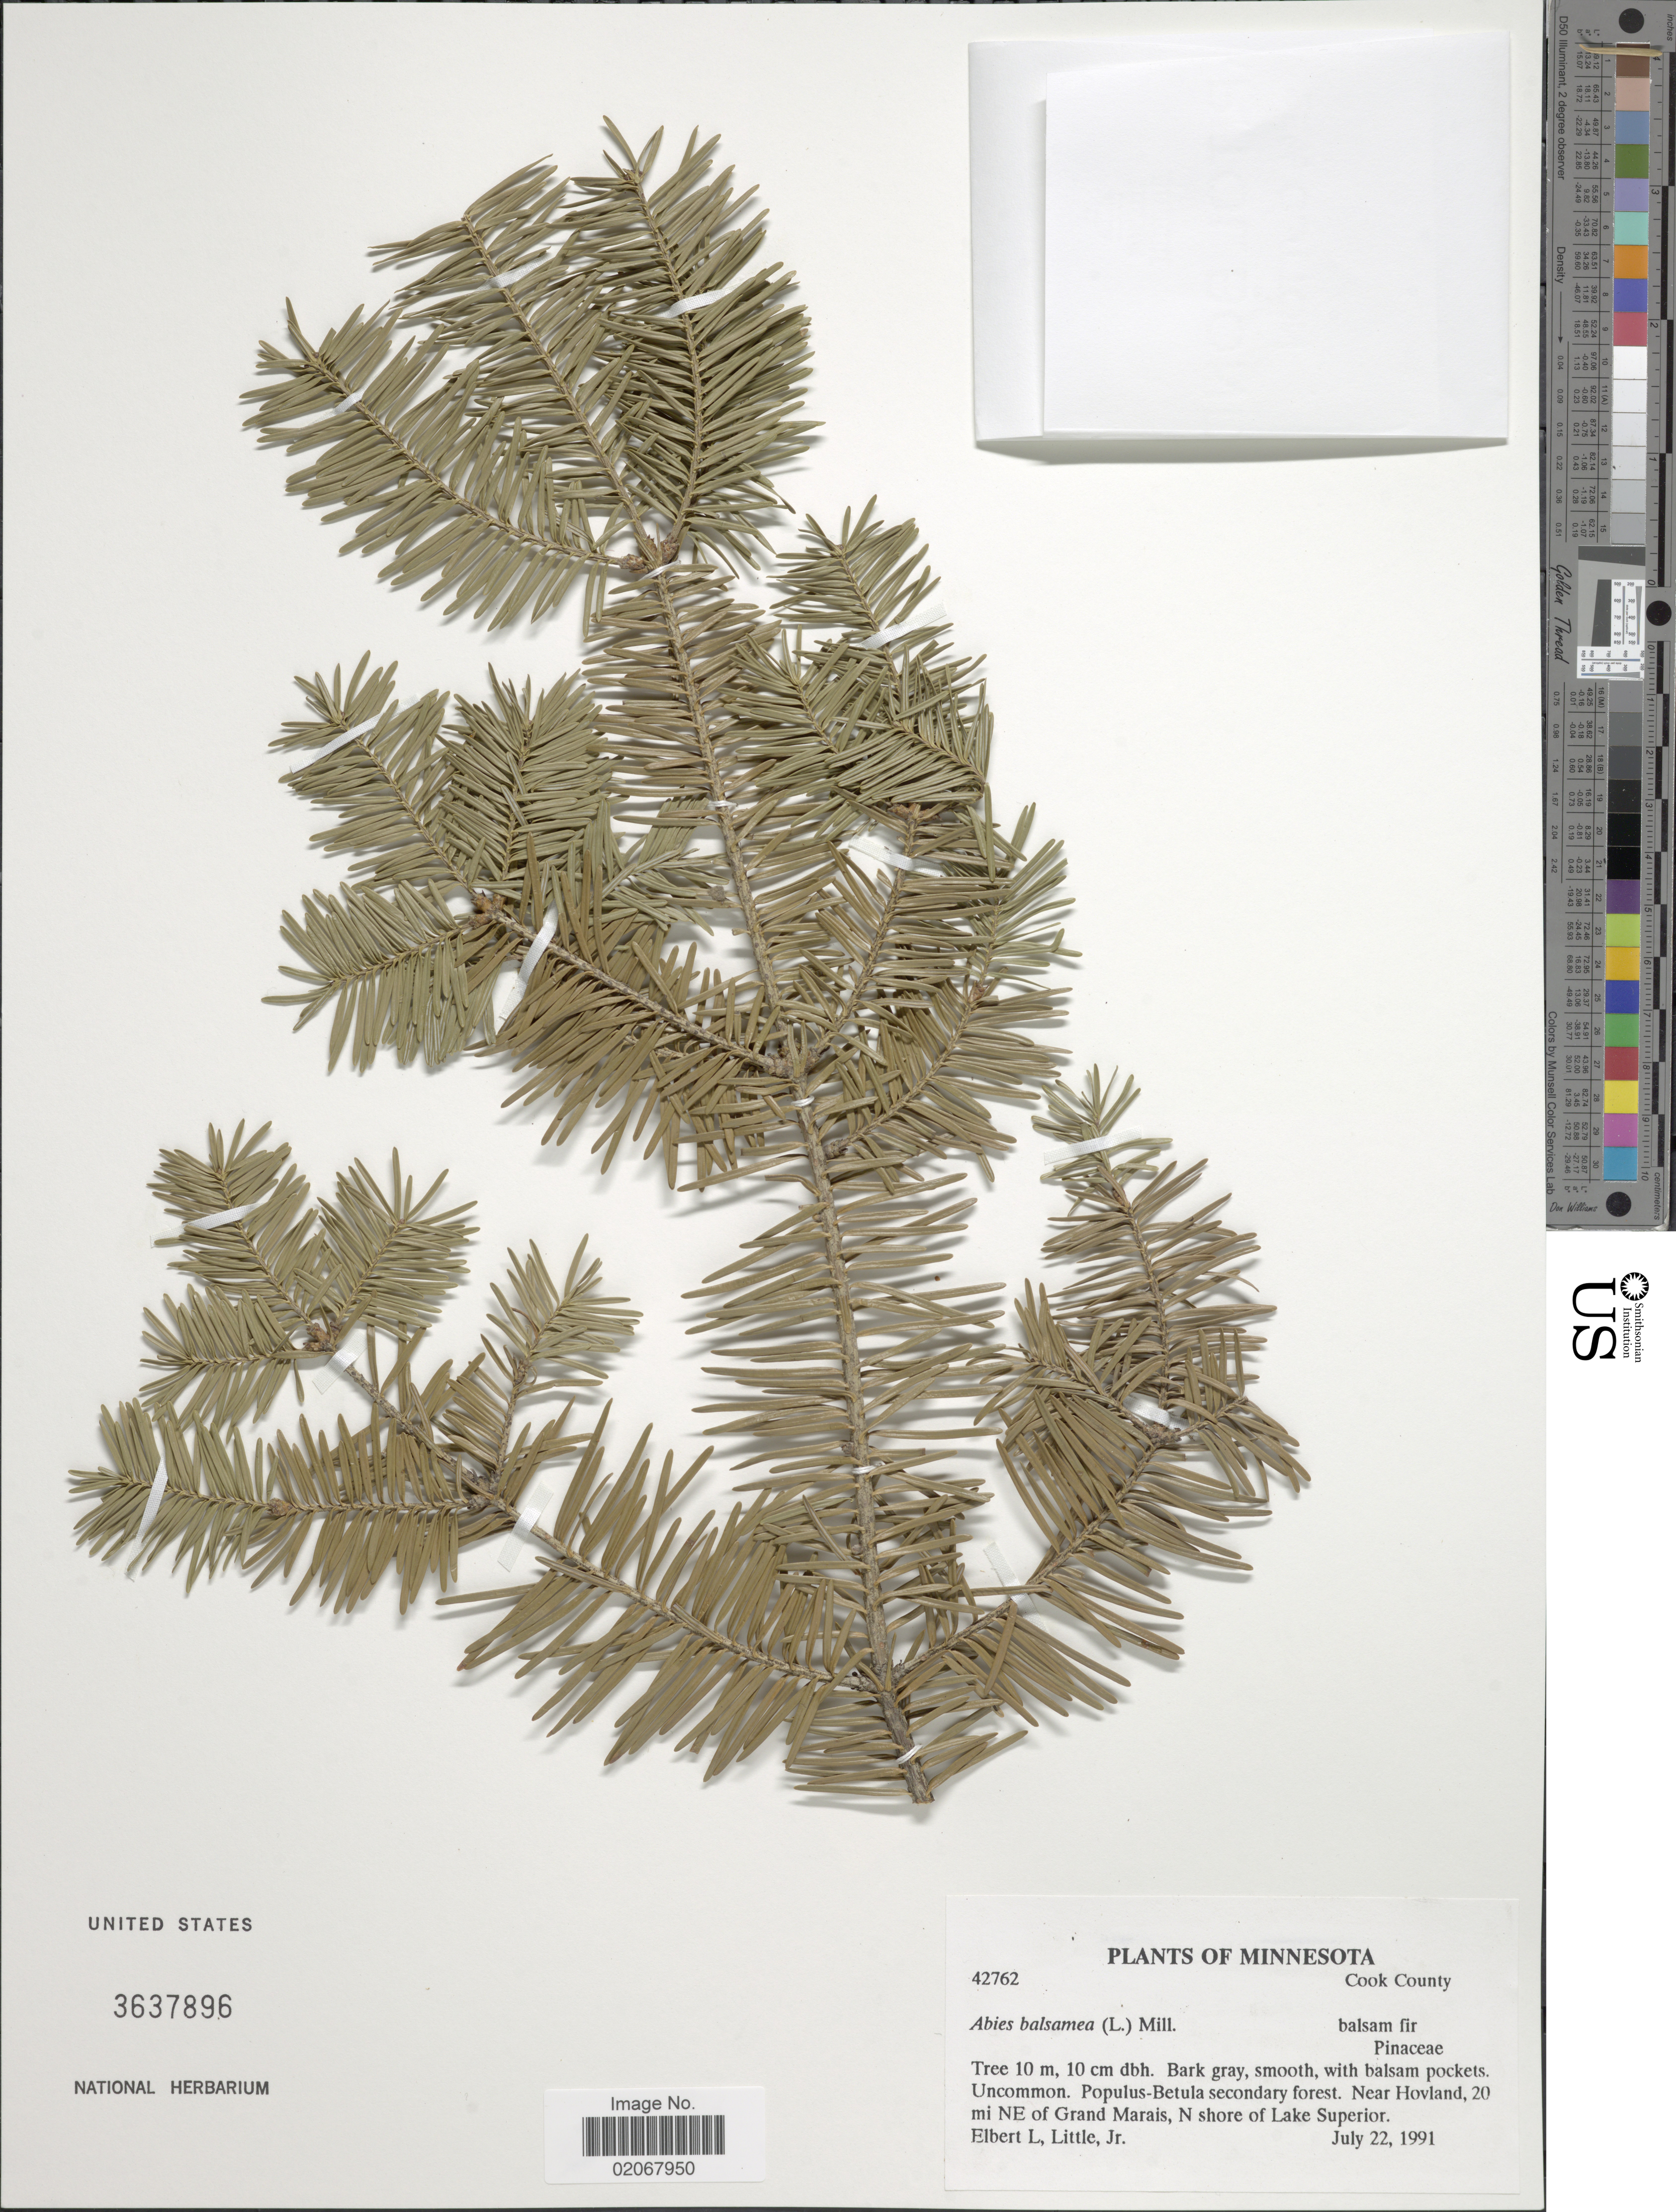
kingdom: Plantae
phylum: Tracheophyta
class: Pinopsida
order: Pinales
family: Pinaceae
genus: Abies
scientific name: Abies balsamea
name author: (L.) Mill.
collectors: E. L. Little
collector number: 42762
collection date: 1991-07-22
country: United States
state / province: Minnesota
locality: Cook County, Near Hovland, 20 mi NE of Grand Mrais, N shore of Lake Superior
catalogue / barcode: US 3637896